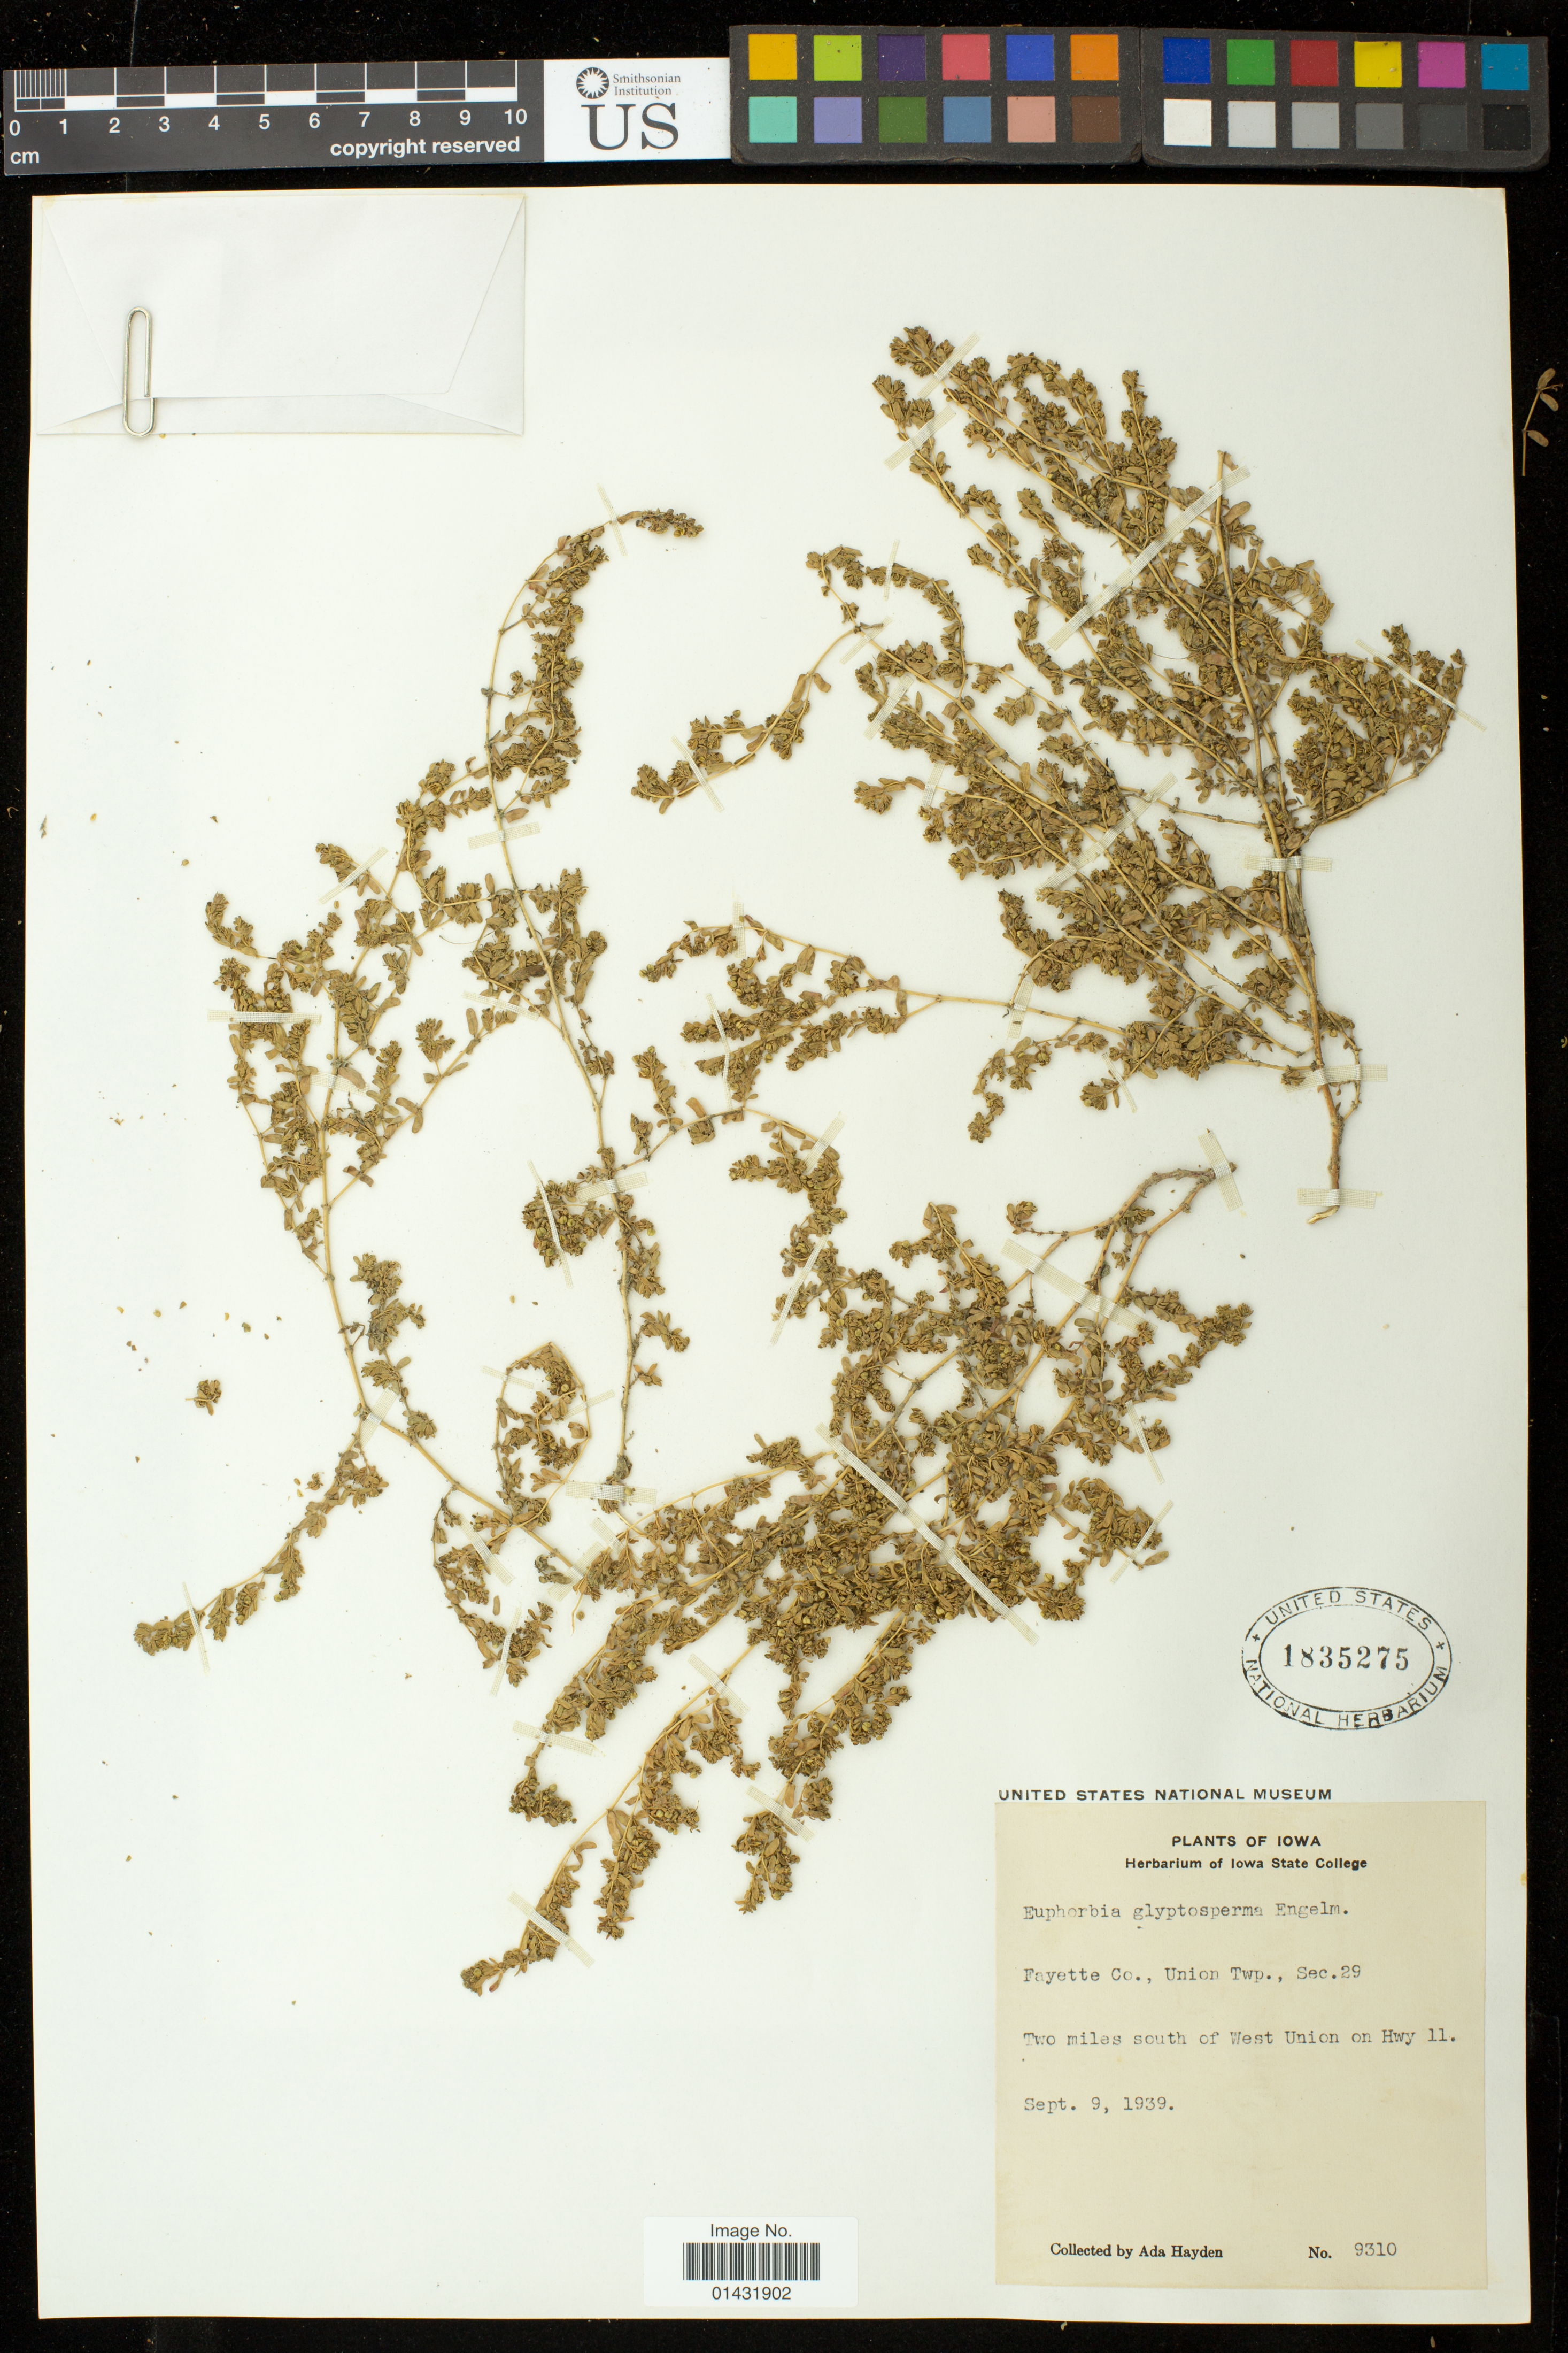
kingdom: Plantae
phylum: Tracheophyta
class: Magnoliopsida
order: Malpighiales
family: Euphorbiaceae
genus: Euphorbia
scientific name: Euphorbia glyptosperma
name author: Engelm.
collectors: Ada Hayden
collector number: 9310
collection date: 1939-09-09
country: United States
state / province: Iowa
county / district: Fayette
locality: Union Twp., Sec. 29; Two miles south of West Union on Hwy 11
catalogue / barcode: US 1835275